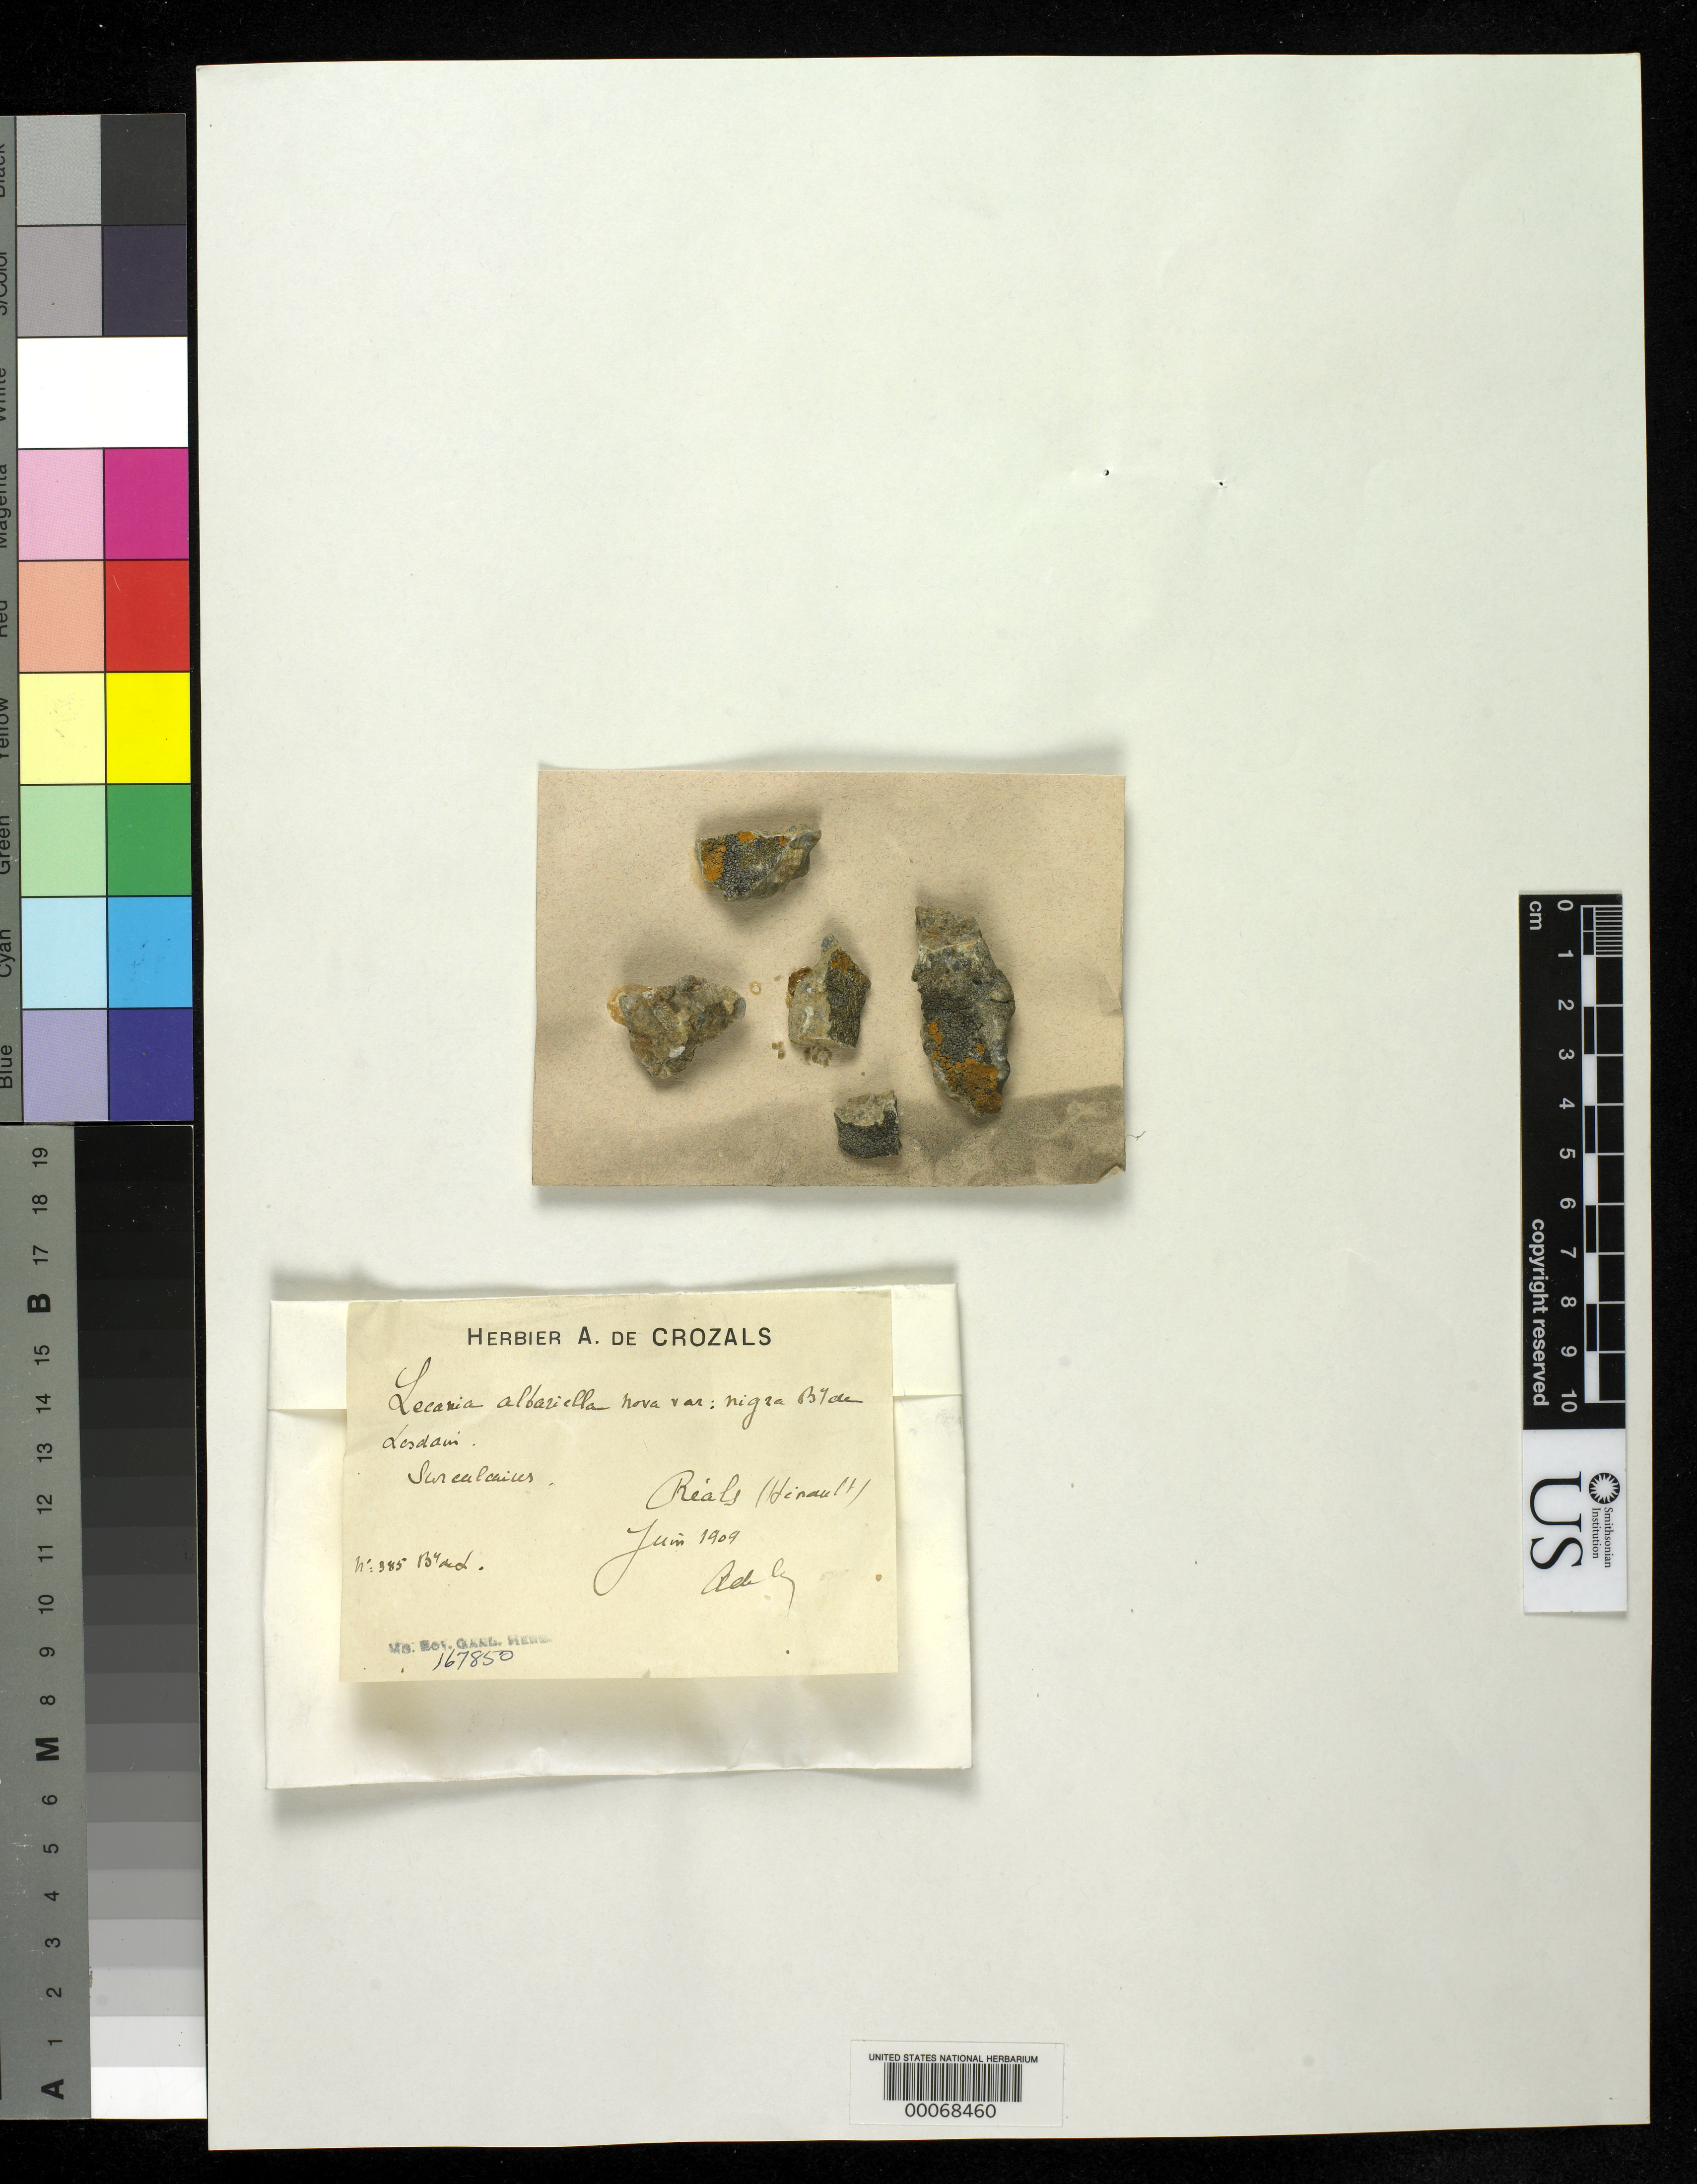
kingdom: Fungi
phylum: Ascomycota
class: Lecanoromycetes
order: Lecanorales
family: Lecanoraceae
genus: Lecanora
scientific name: Lecanora albariella f. nigra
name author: B. de Lesd. in Croz.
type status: Type Collection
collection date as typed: Jul 1909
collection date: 1909-07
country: France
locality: Laurcus, Surcalai, Reals.